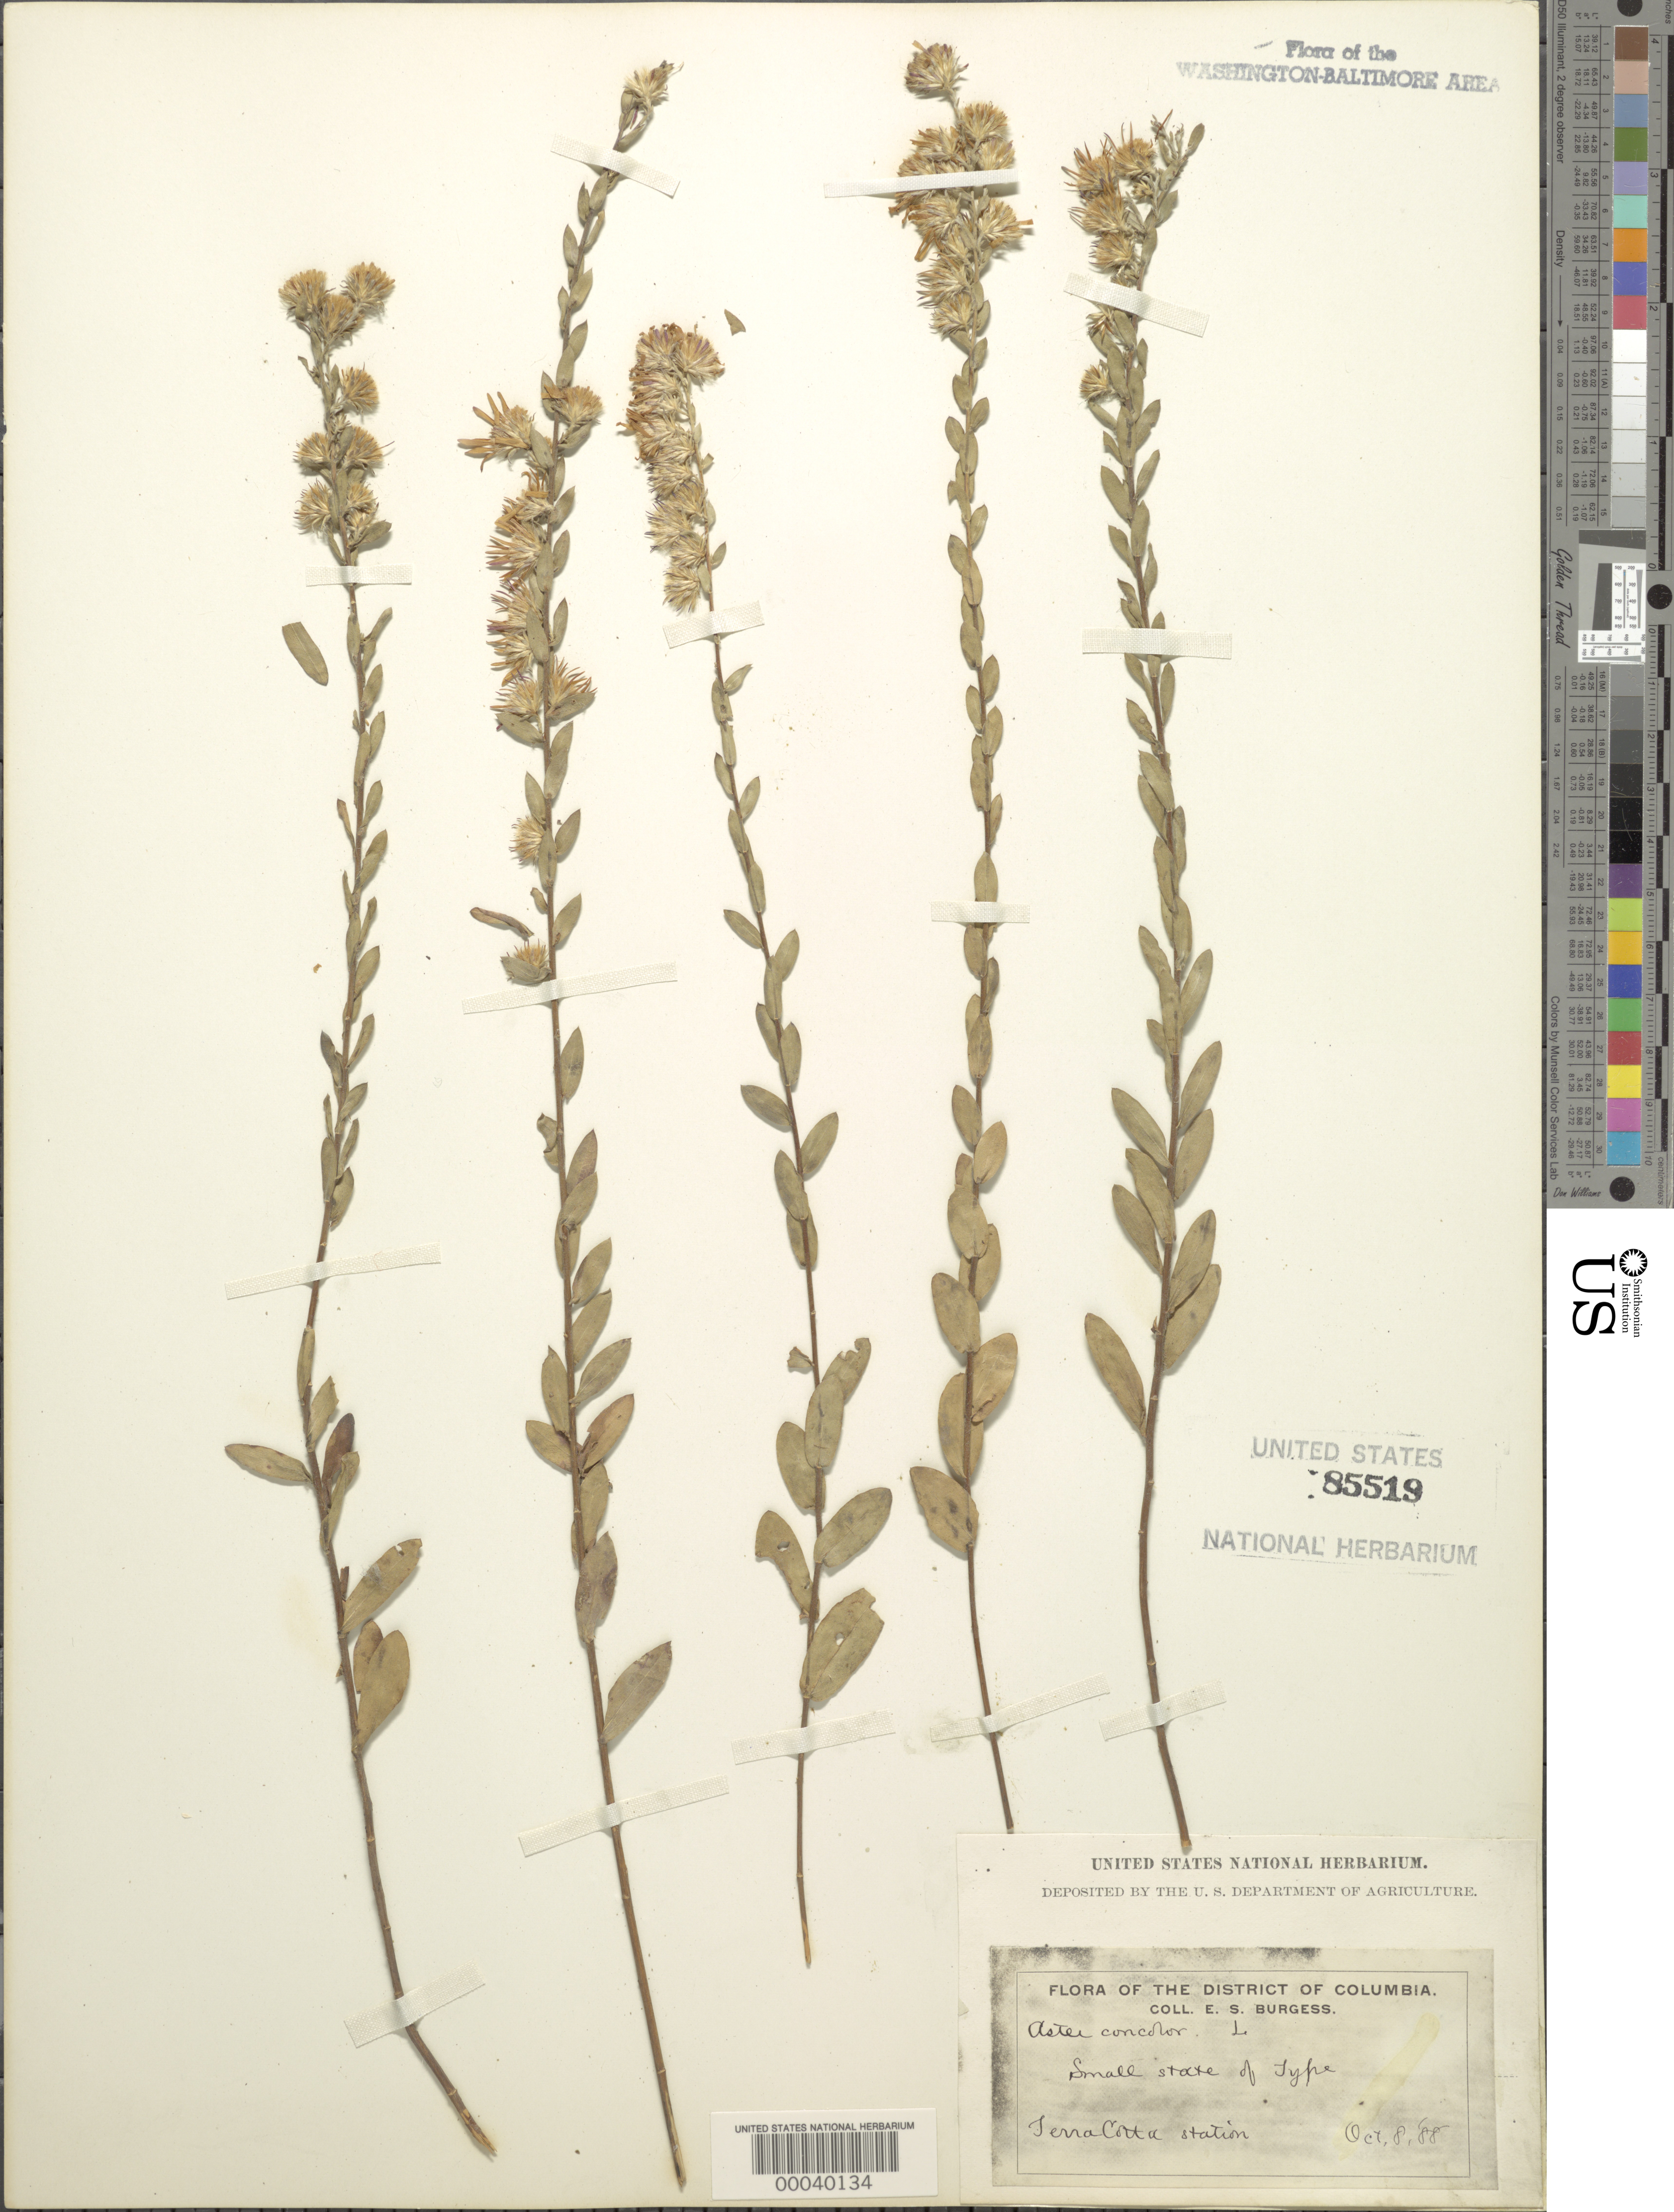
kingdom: Plantae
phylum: Tracheophyta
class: Magnoliopsida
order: Asterales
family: Asteraceae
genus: Symphyotrichum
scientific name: Symphyotrichum concolor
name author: (L.) G.L. Nesom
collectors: E. Burgess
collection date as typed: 08 Oct 1888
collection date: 1888-10-08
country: United States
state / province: District of Columbia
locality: Terra Cotta Station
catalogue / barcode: US 85519